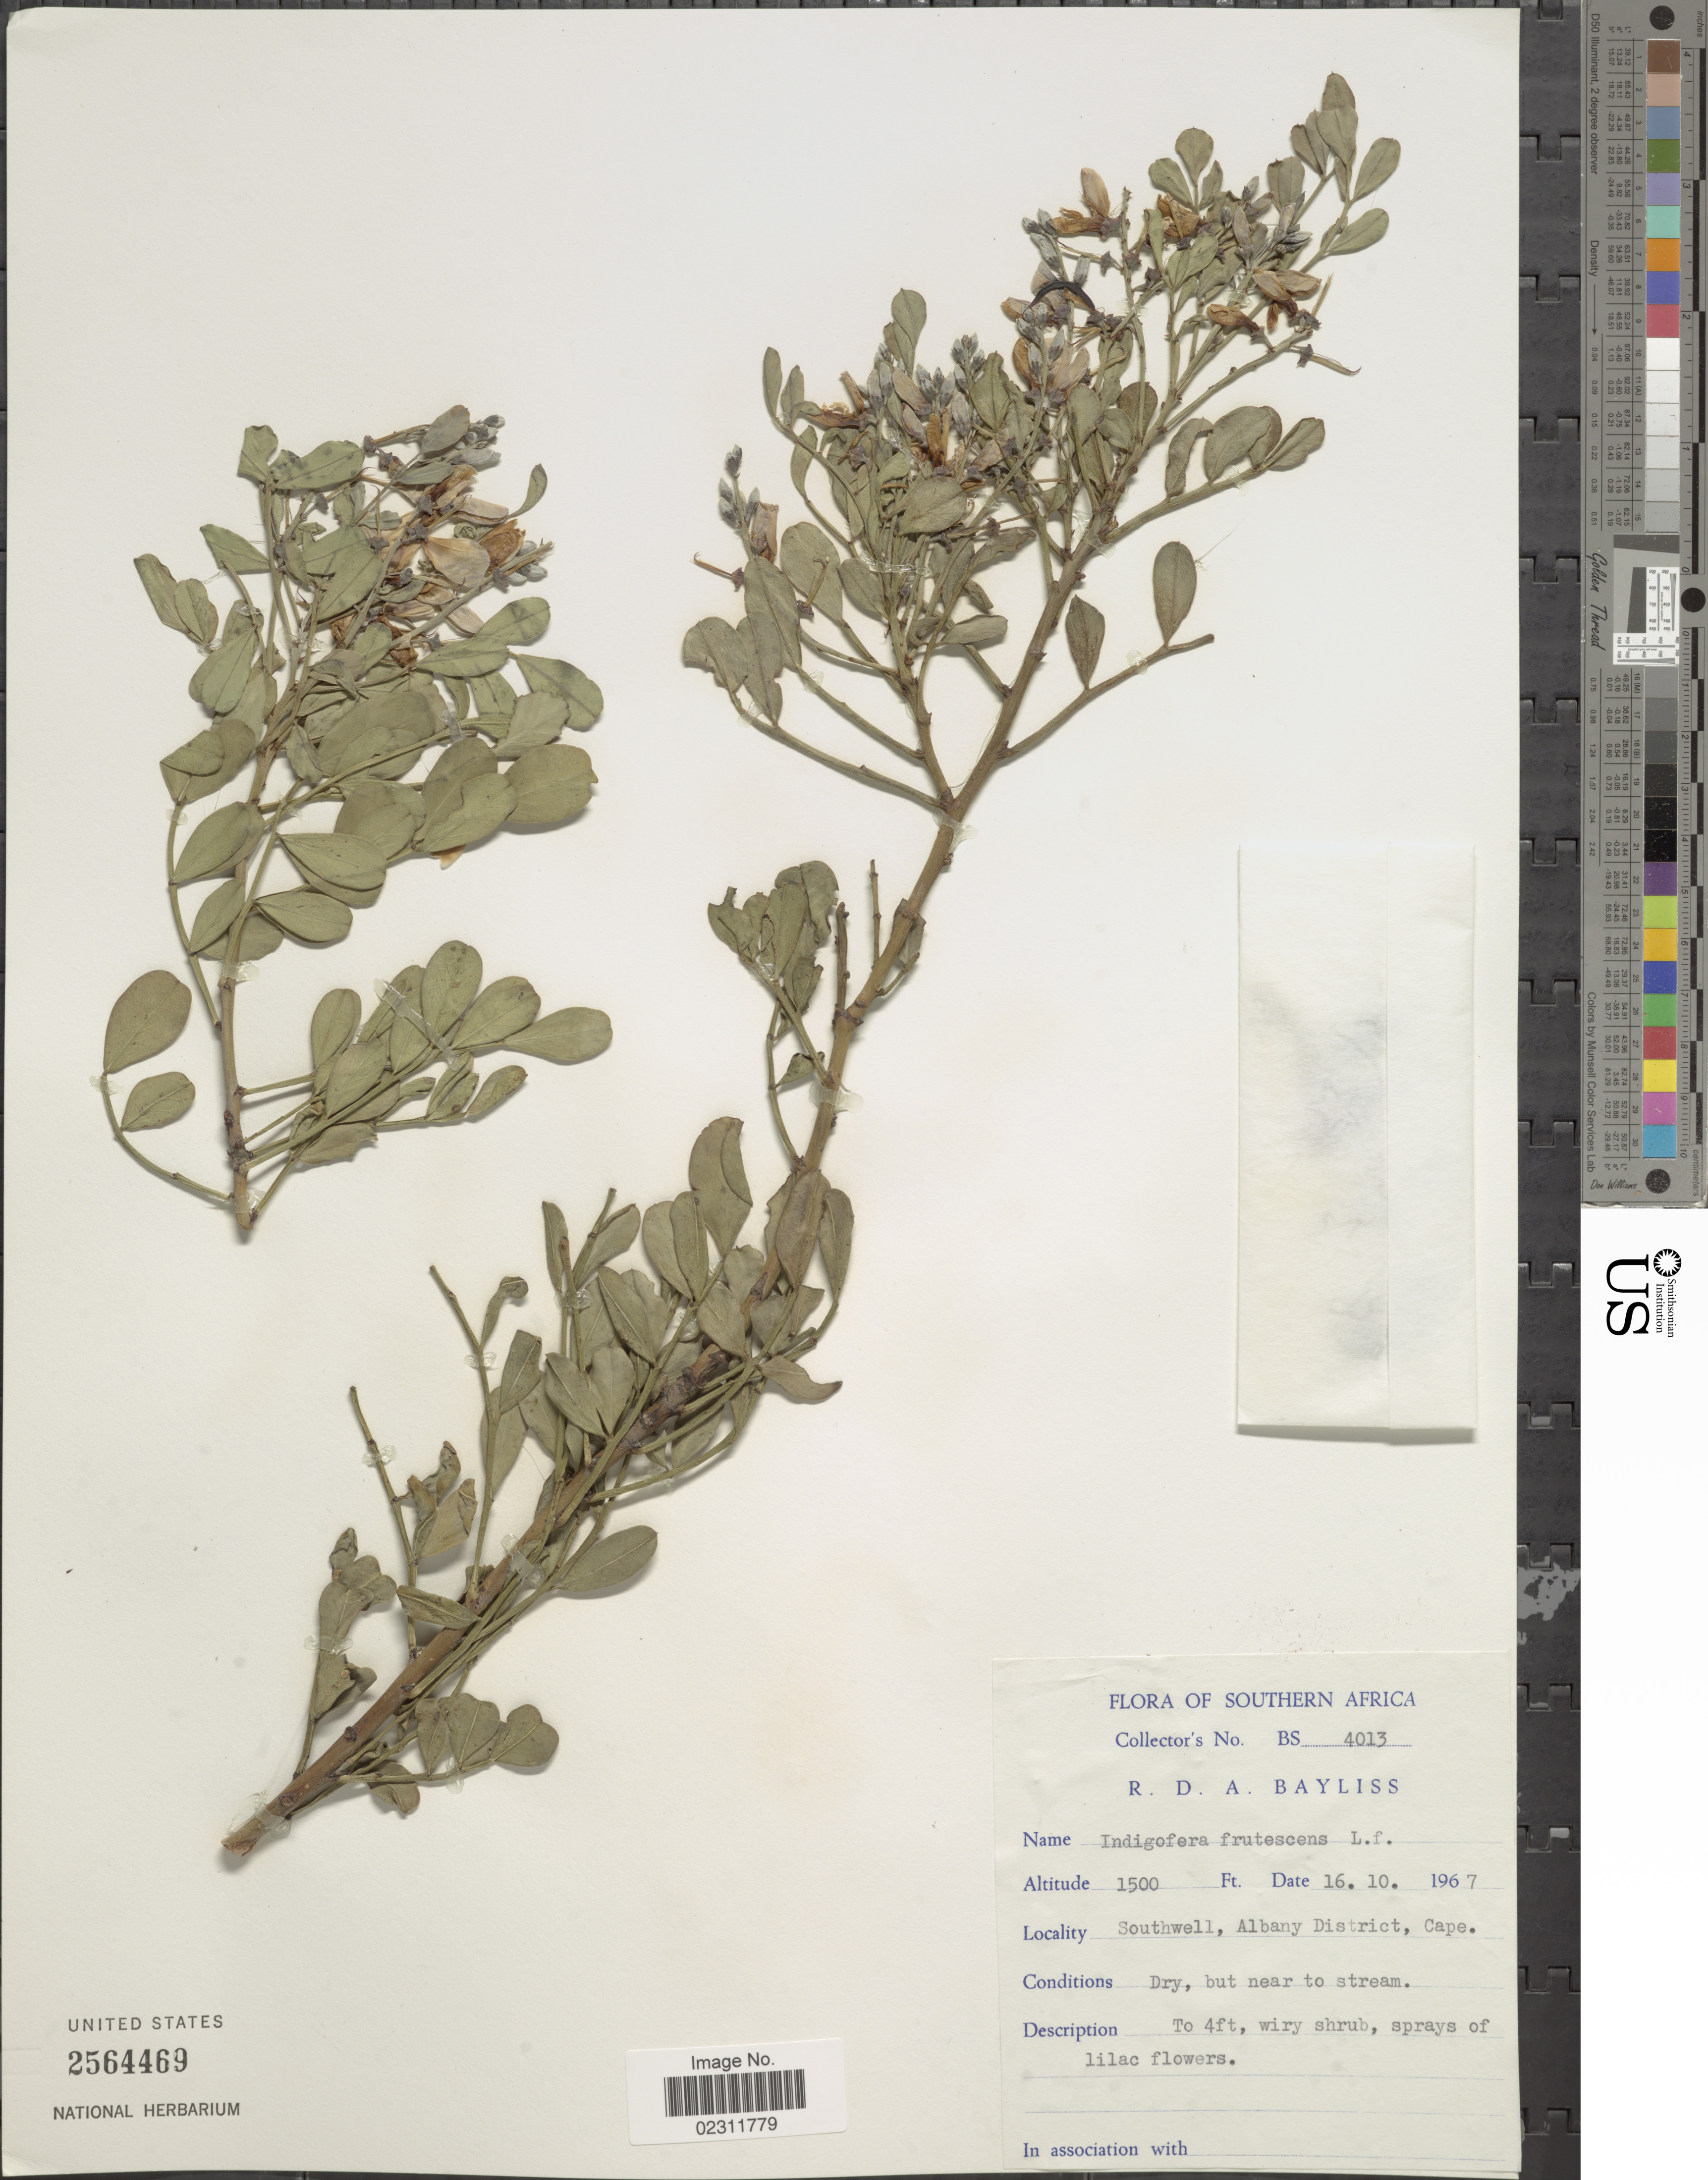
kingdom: Plantae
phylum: Tracheophyta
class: Magnoliopsida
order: Fabales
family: Fabaceae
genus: Indigofera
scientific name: Indigofera frutescens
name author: L. f.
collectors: R. Bayliss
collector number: BS4013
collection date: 1967-10-16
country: South Africa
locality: Southern Africa, Southwell, Albany District, Cape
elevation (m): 457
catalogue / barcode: US 2564469